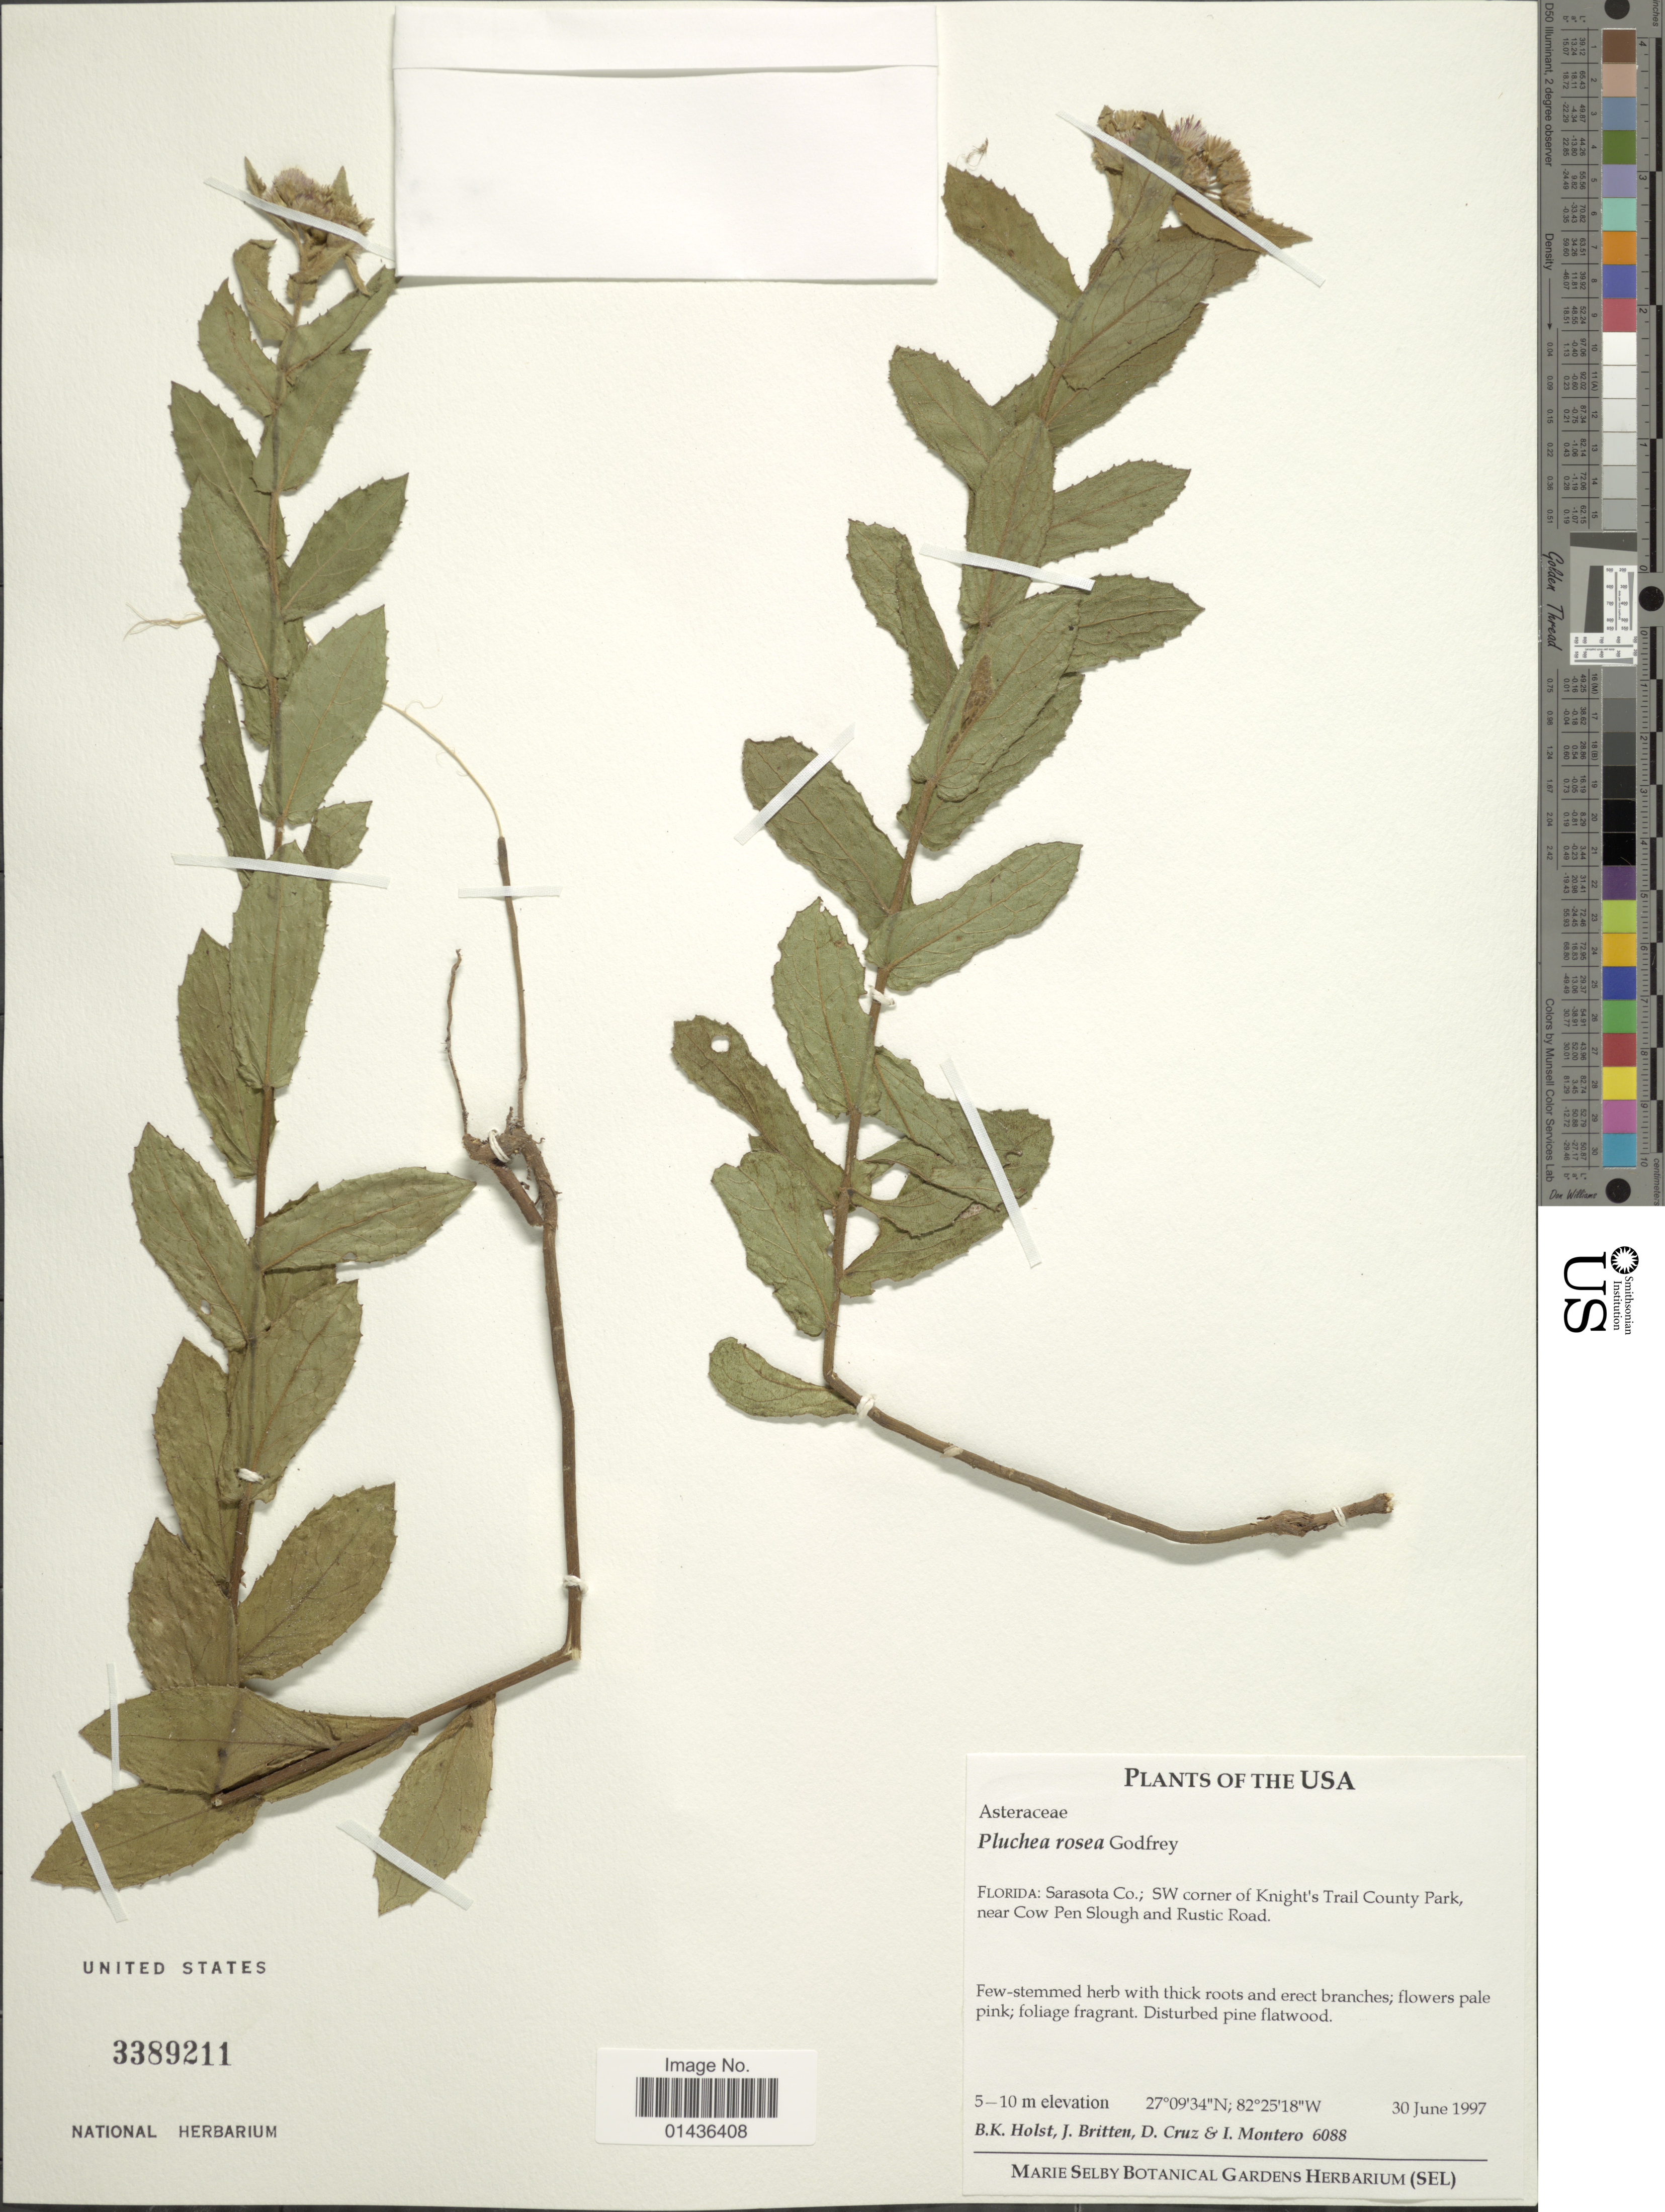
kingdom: Plantae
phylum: Tracheophyta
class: Magnoliopsida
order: Asterales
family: Asteraceae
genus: Pluchea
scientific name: Pluchea rosea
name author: R.K. Godfrey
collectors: B. Holst, J. Britten, D. Cruz & I. Montero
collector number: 6088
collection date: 1997-06-30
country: United States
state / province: Florida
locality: USA, Sarasota Co., SW corner of Knight's Trail County Park, near Cow Pen Slough and Rustic Road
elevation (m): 5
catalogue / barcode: US 3389211